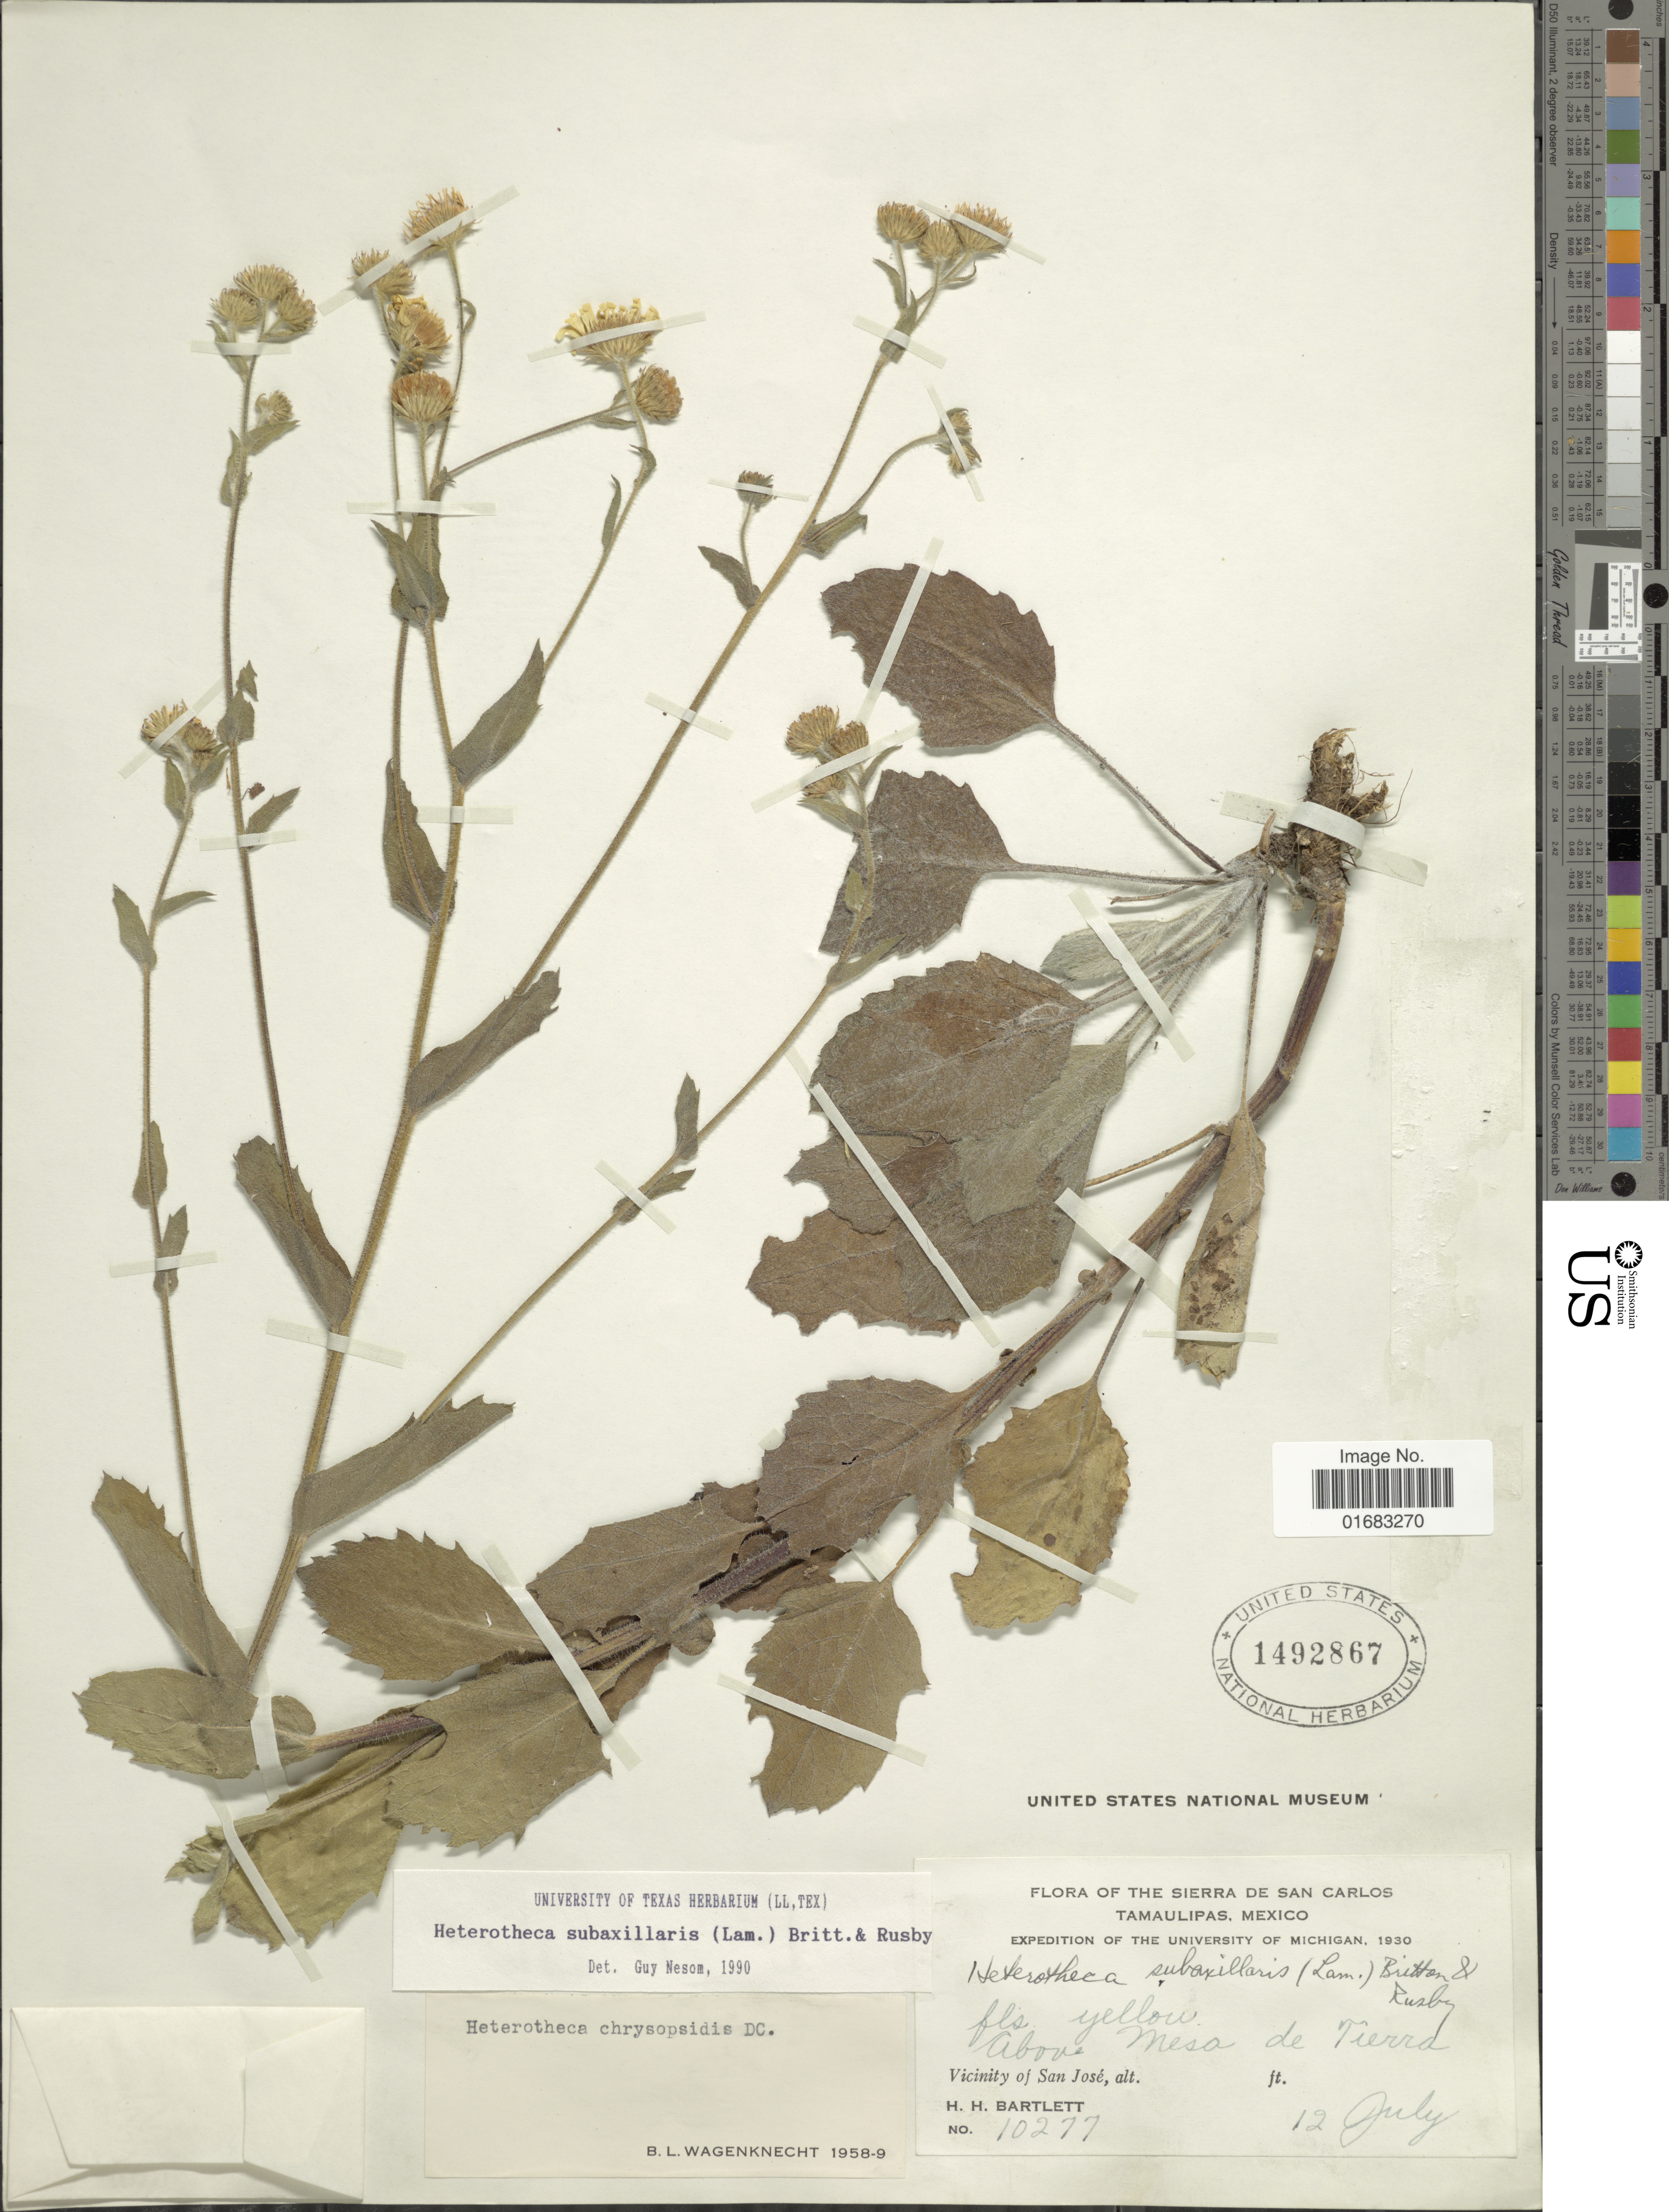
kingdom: Plantae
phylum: Tracheophyta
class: Magnoliopsida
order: Asterales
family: Asteraceae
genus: Heterotheca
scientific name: Heterotheca subaxillaris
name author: (Lam.) Britton & Rusby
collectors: H. H. Bartlett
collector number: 10277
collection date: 1930-07-12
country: Mexico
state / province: Tamaulipas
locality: Sierra de San Carlos. Tamaulipas, Mexico. above Mesa de Tierra. vicinity of San Jose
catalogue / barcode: US 1492867